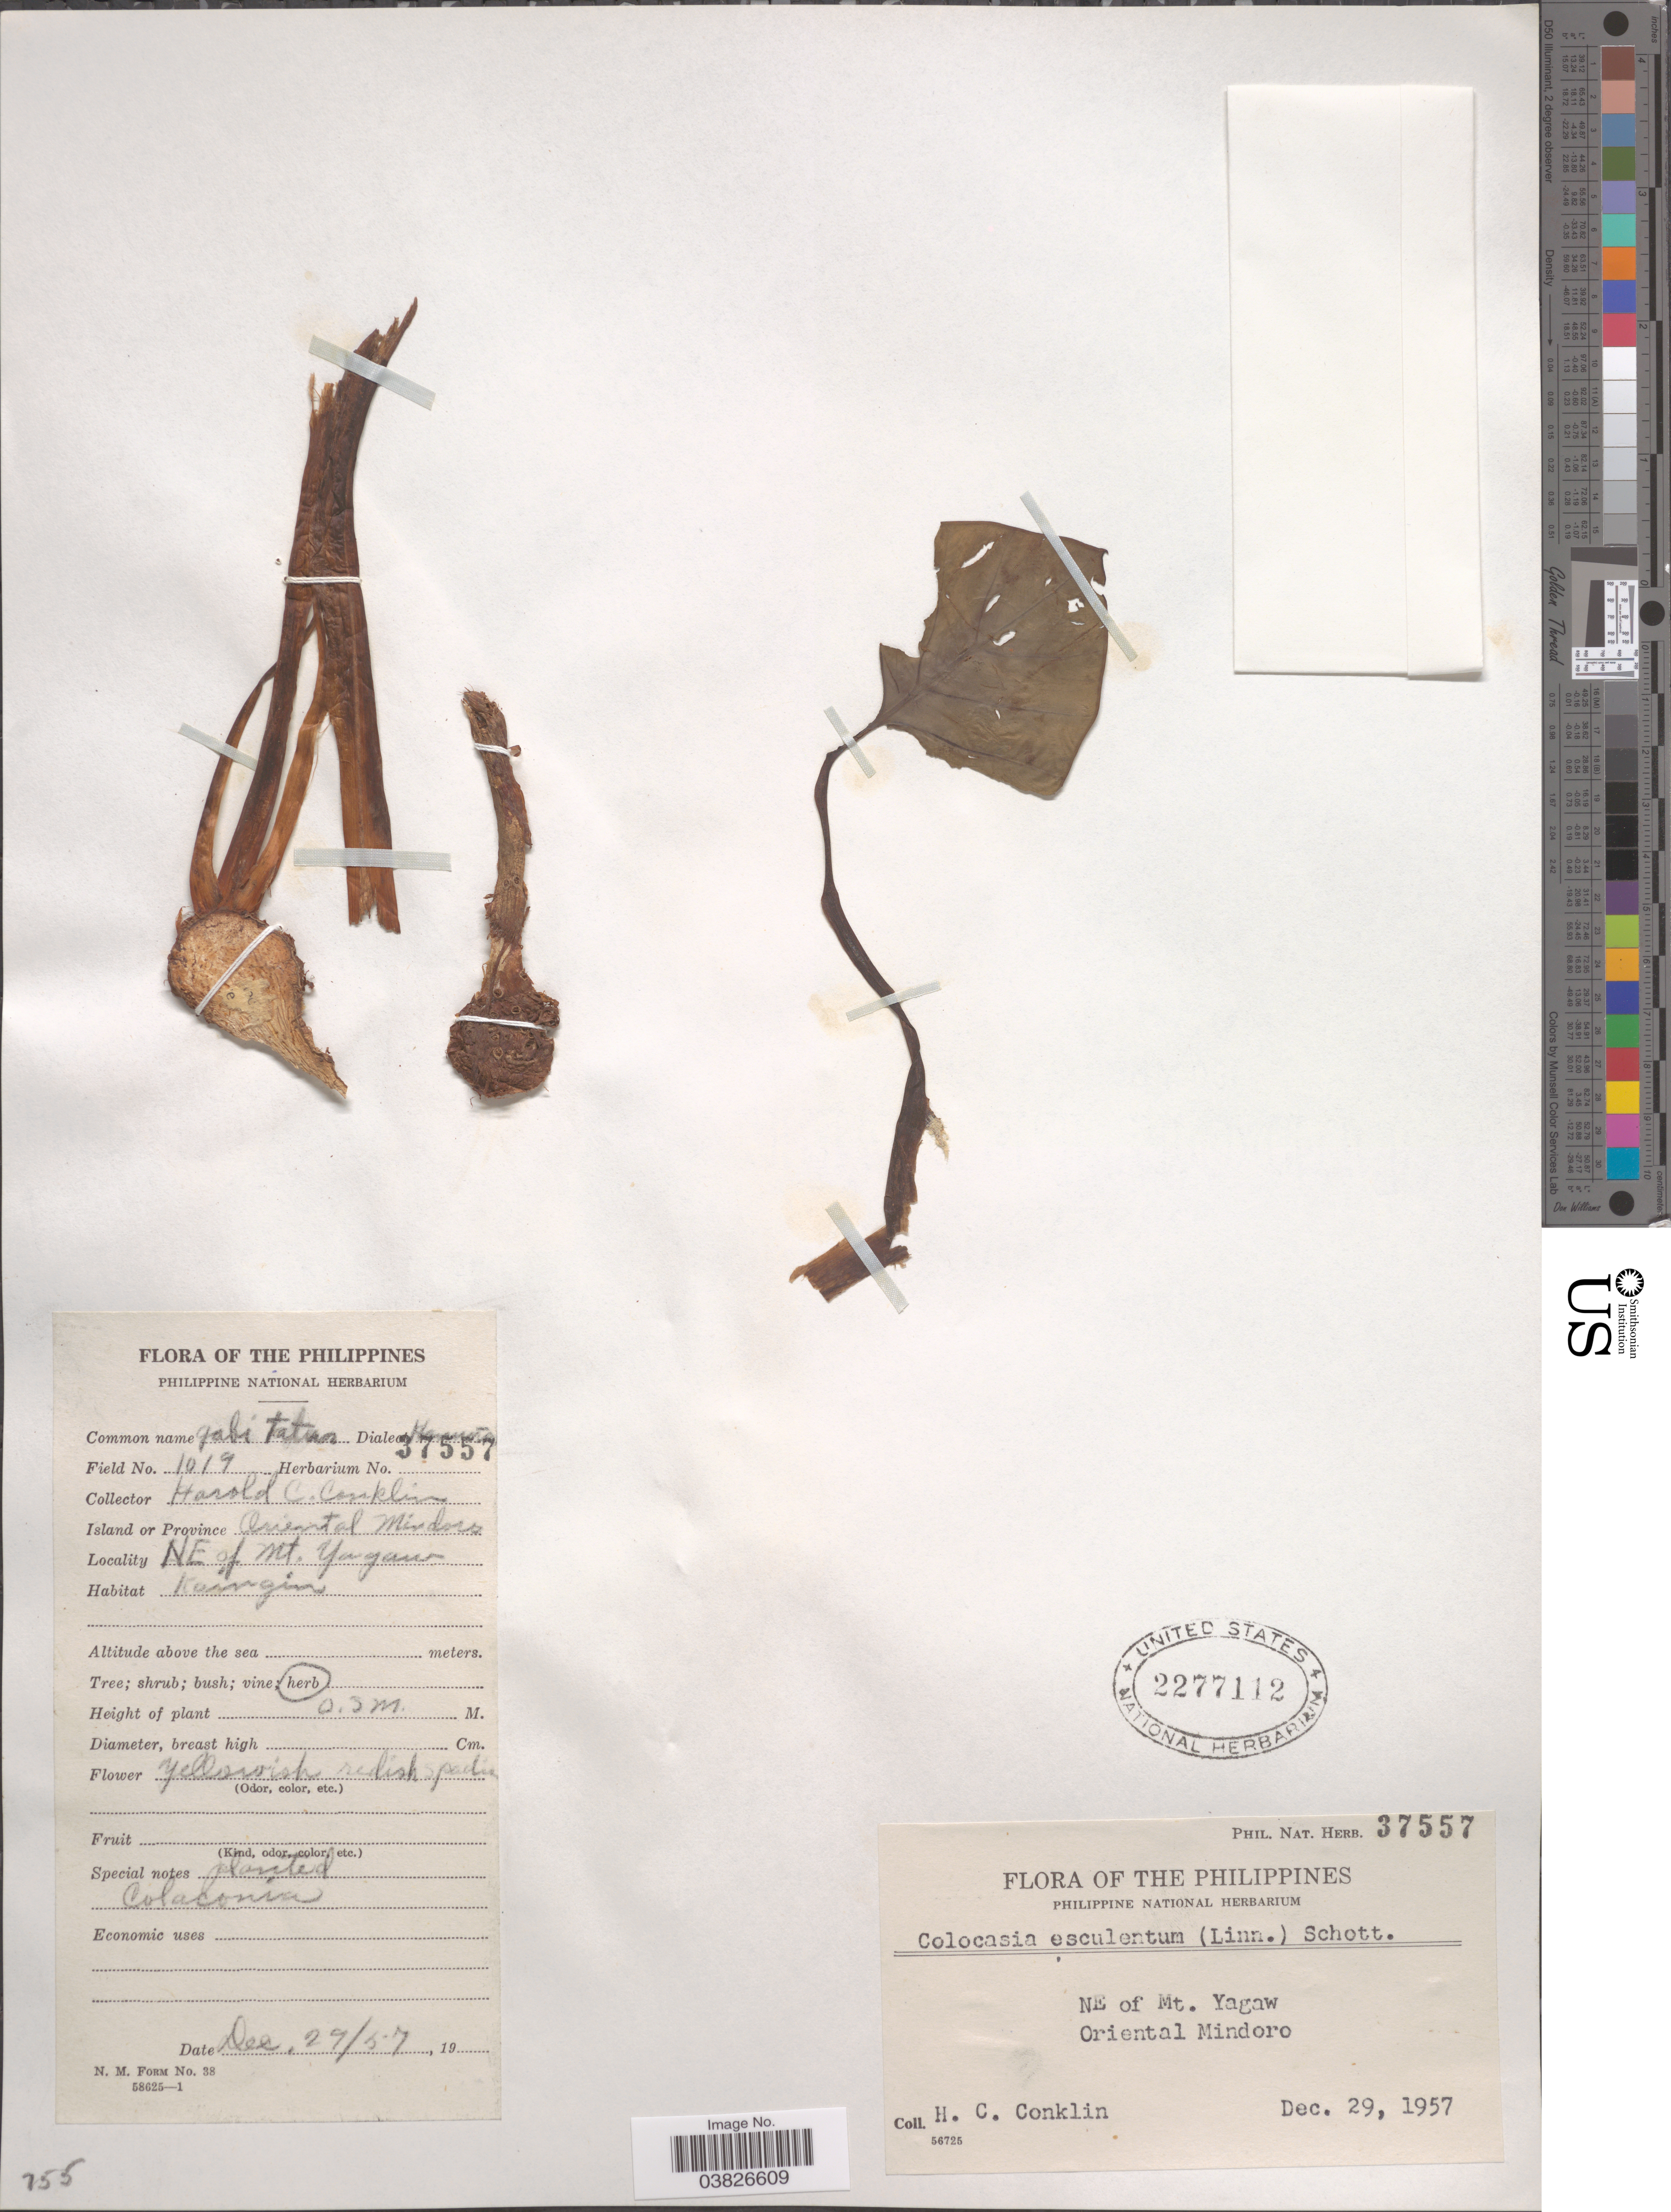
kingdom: Plantae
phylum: Tracheophyta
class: Liliopsida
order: Alismatales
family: Araceae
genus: Colocasia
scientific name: Colocasia esculenta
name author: (L.) Schott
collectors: H. Conklin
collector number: Phil. Nat. Herb. 37557/1019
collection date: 1957-12-29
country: Philippines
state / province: Mimaropa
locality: Island or Province Oriental Mindoro. NE of Mt. Yagaw.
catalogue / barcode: US 2277112